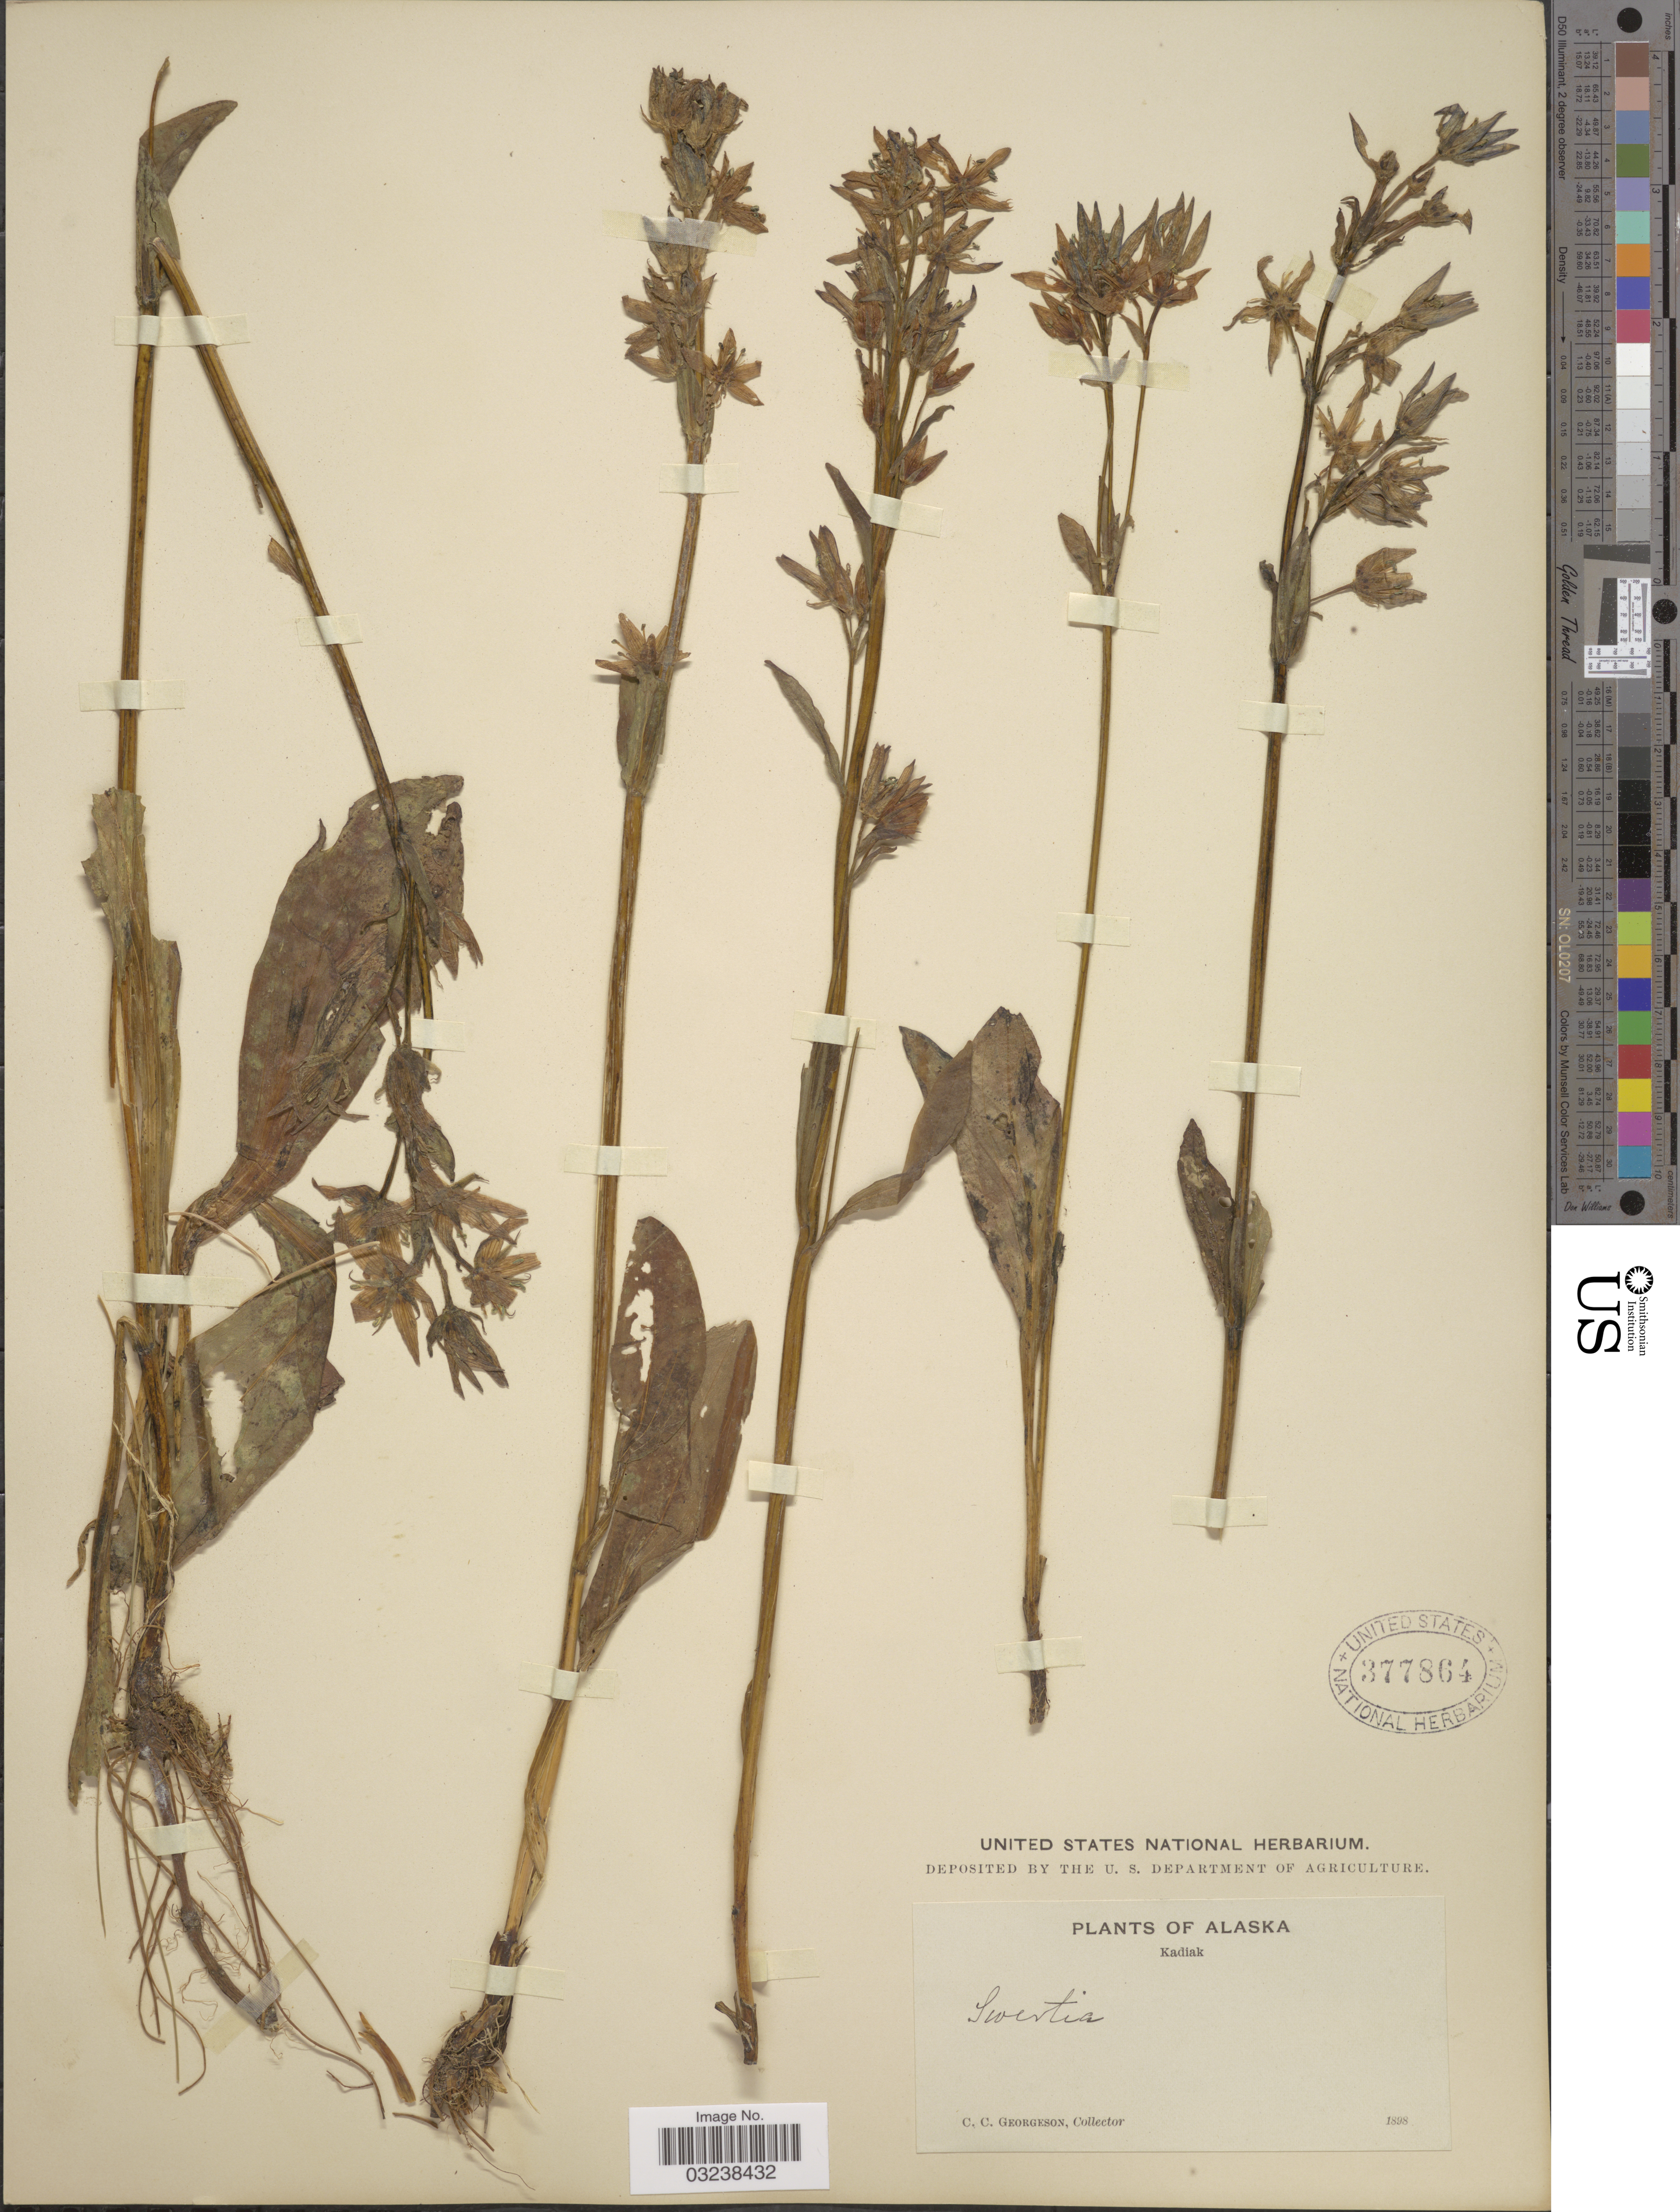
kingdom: Plantae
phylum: Tracheophyta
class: Magnoliopsida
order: Gentianales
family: Gentianaceae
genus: Swertia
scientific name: Swertia perennis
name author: L.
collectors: C. Georgeson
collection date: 1898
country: United States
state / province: Alaska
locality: Kadiak.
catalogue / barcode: US 377864